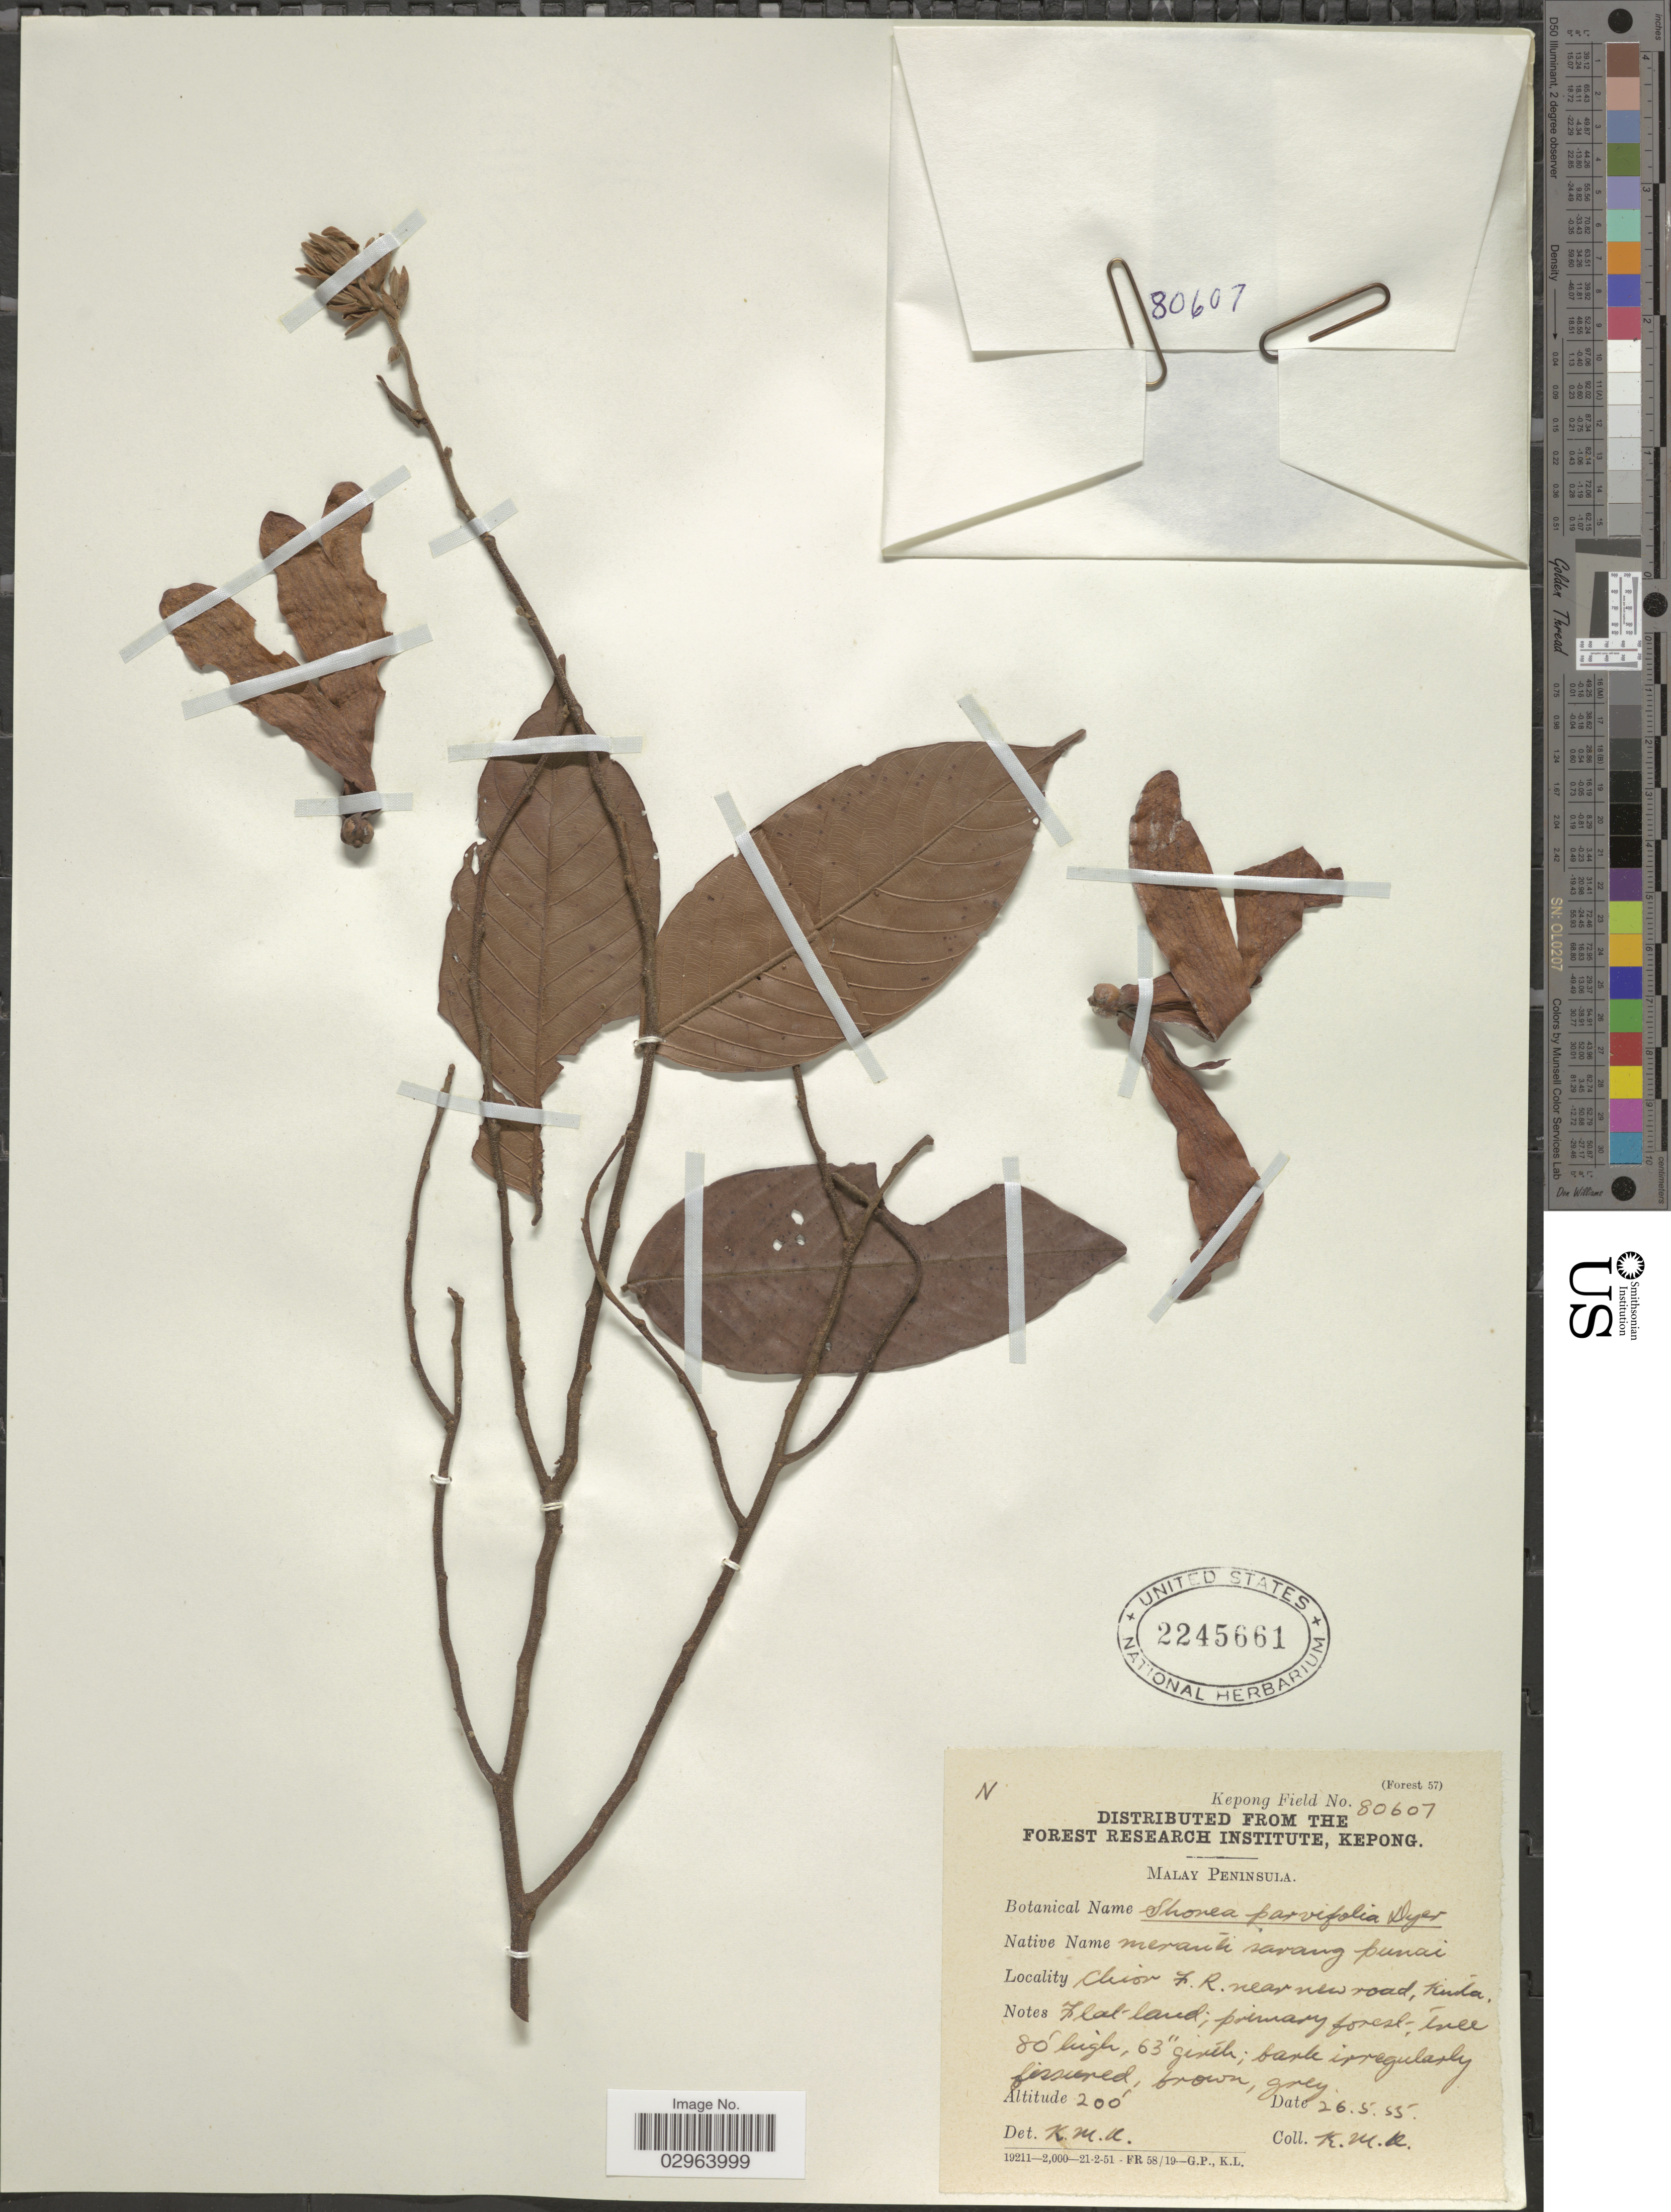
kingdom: Plantae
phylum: Tracheophyta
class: Magnoliopsida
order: Malvales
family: Dipterocarpaceae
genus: Rubroshorea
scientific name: Rubroshorea parvifolia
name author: (Dyer) P.S. Ashton & J. Heck.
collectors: K. M. K.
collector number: Kepong Field 80607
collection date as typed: Transcribed d/m/y: 26/5/55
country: Malaysia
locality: Malay Peninsula. Chior F.R. near new road, Kinta.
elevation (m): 61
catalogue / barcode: US 2245661